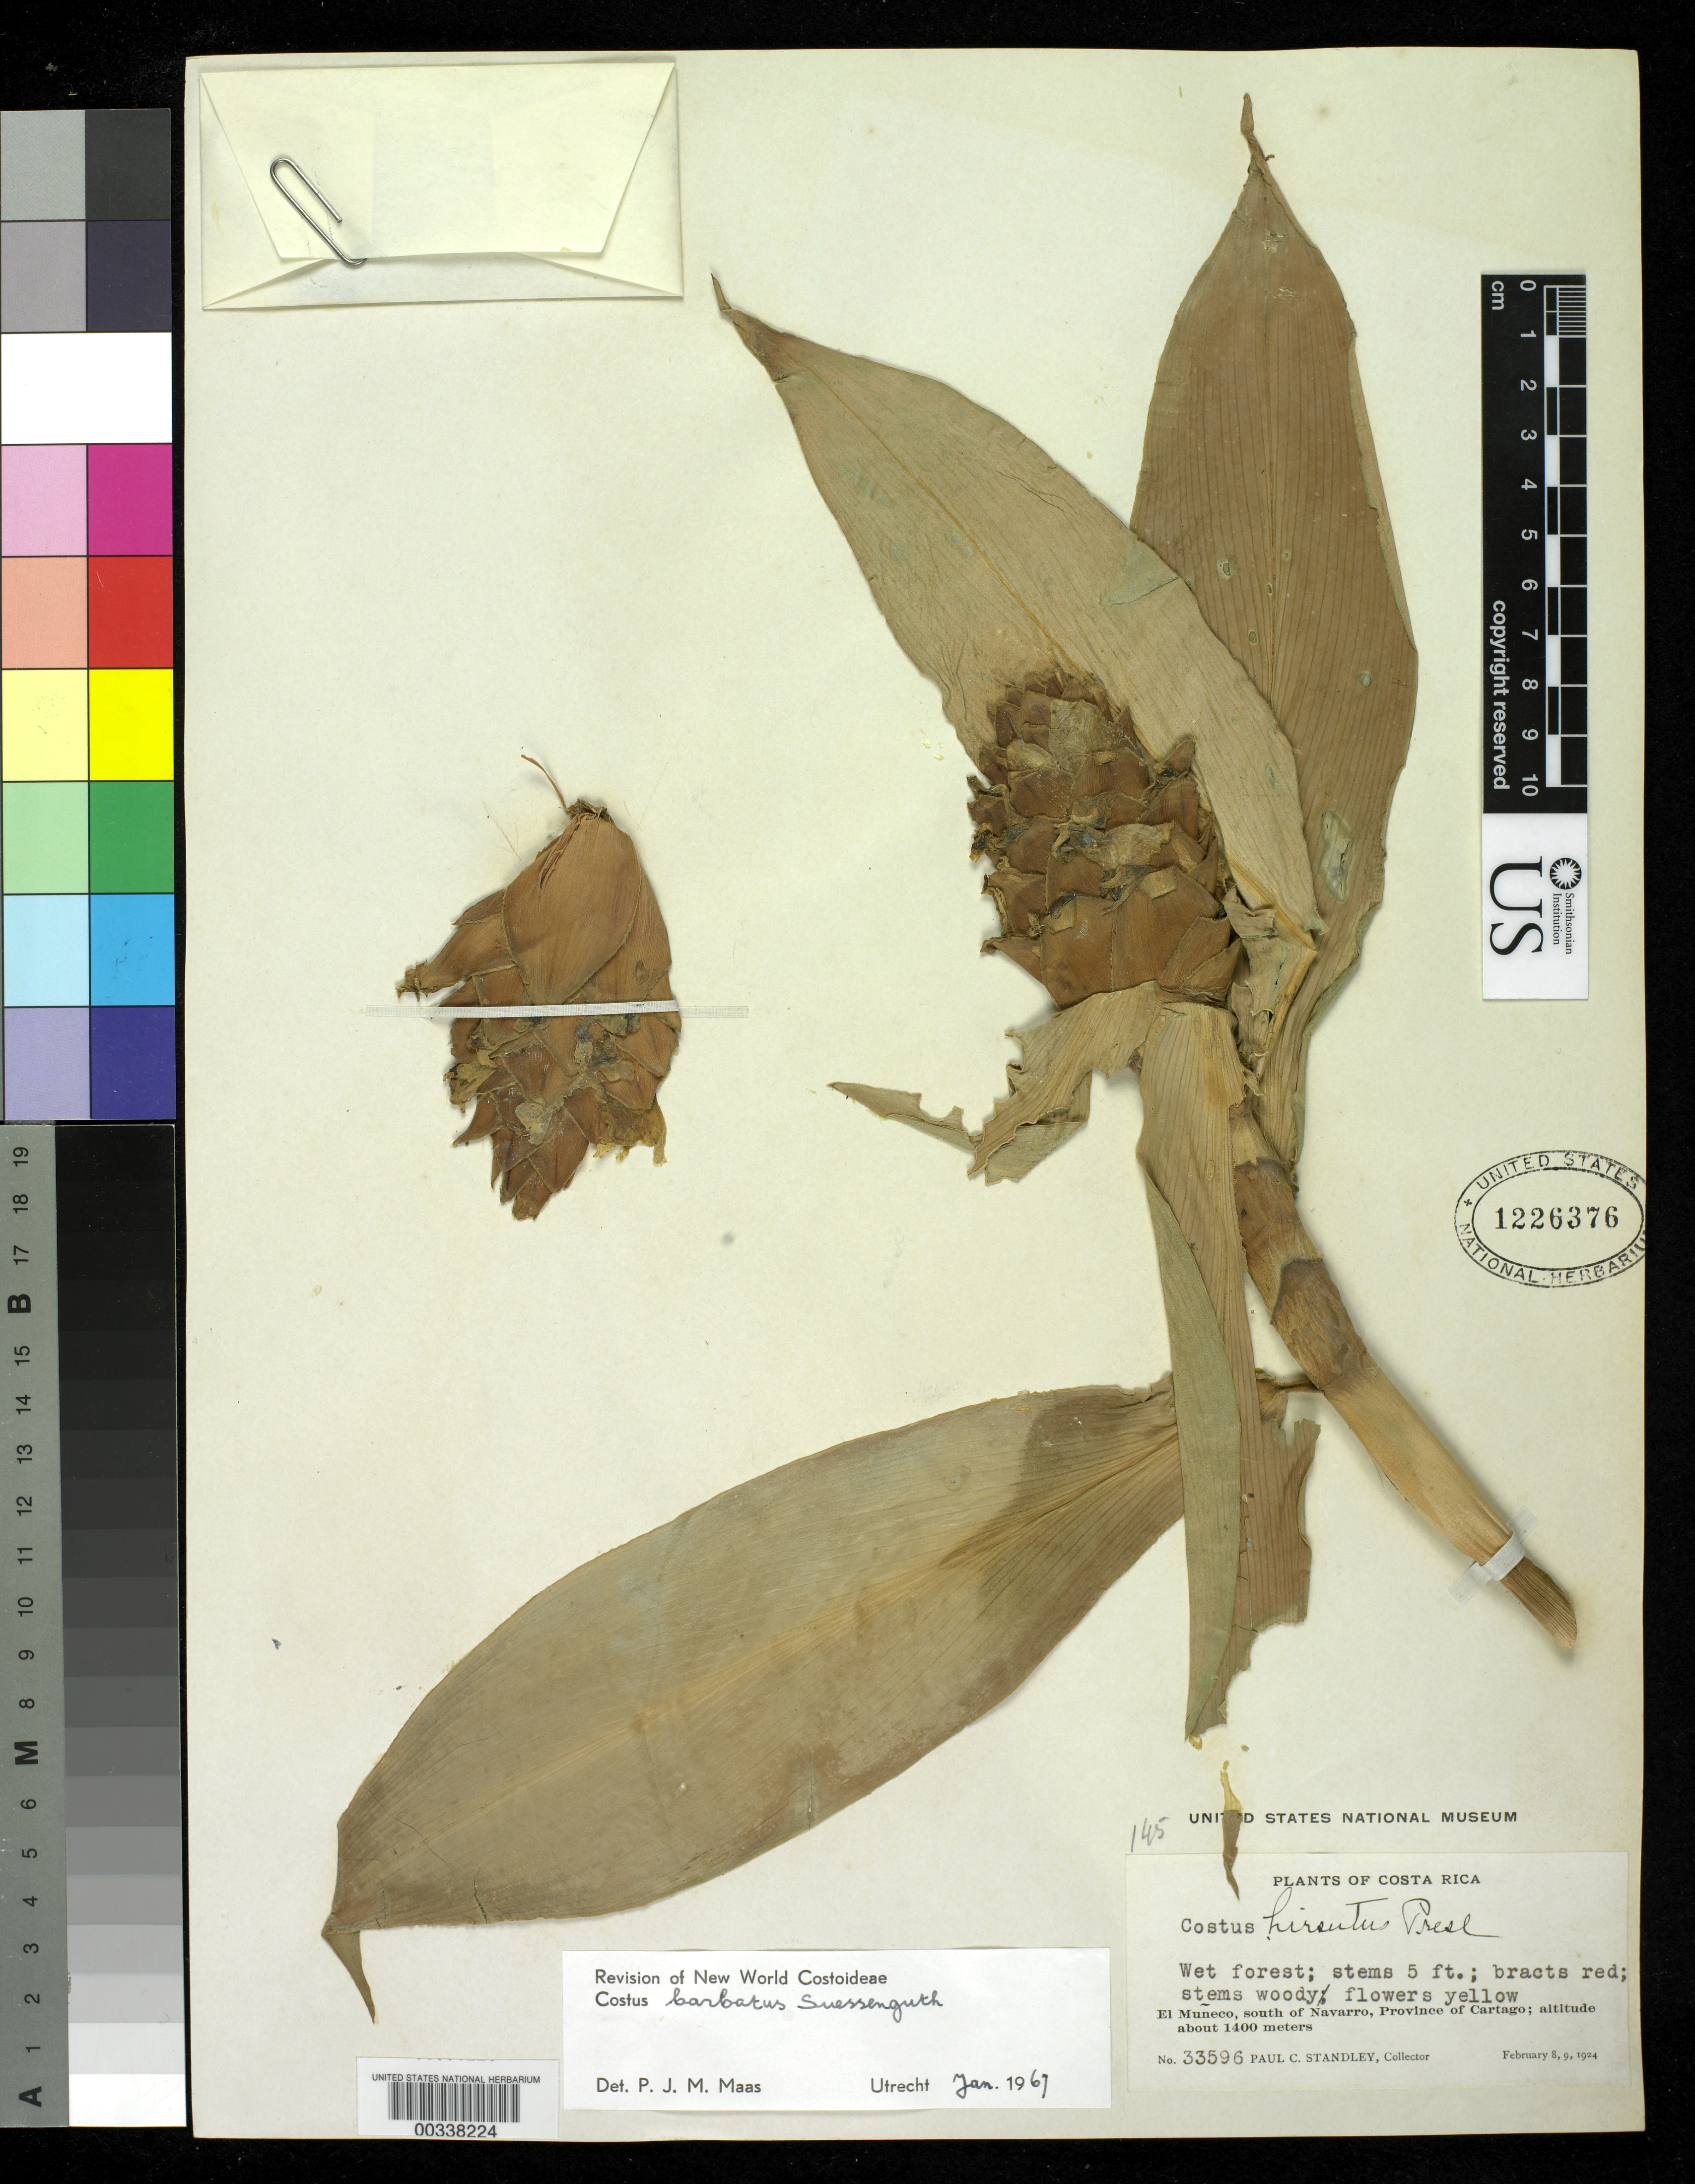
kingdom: Plantae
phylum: Tracheophyta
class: Liliopsida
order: Zingiberales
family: Costaceae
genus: Costus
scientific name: Costus barbatus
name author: Suess.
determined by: Maas, Paul J. M.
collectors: P. C. Standley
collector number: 33596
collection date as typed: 08 Feb 1924 and 09 Feb 1924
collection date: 1924-02-08,1924-02-09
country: Costa Rica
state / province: Cartago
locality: El Muneco, S of Navaro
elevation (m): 1400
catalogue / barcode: US 1226376